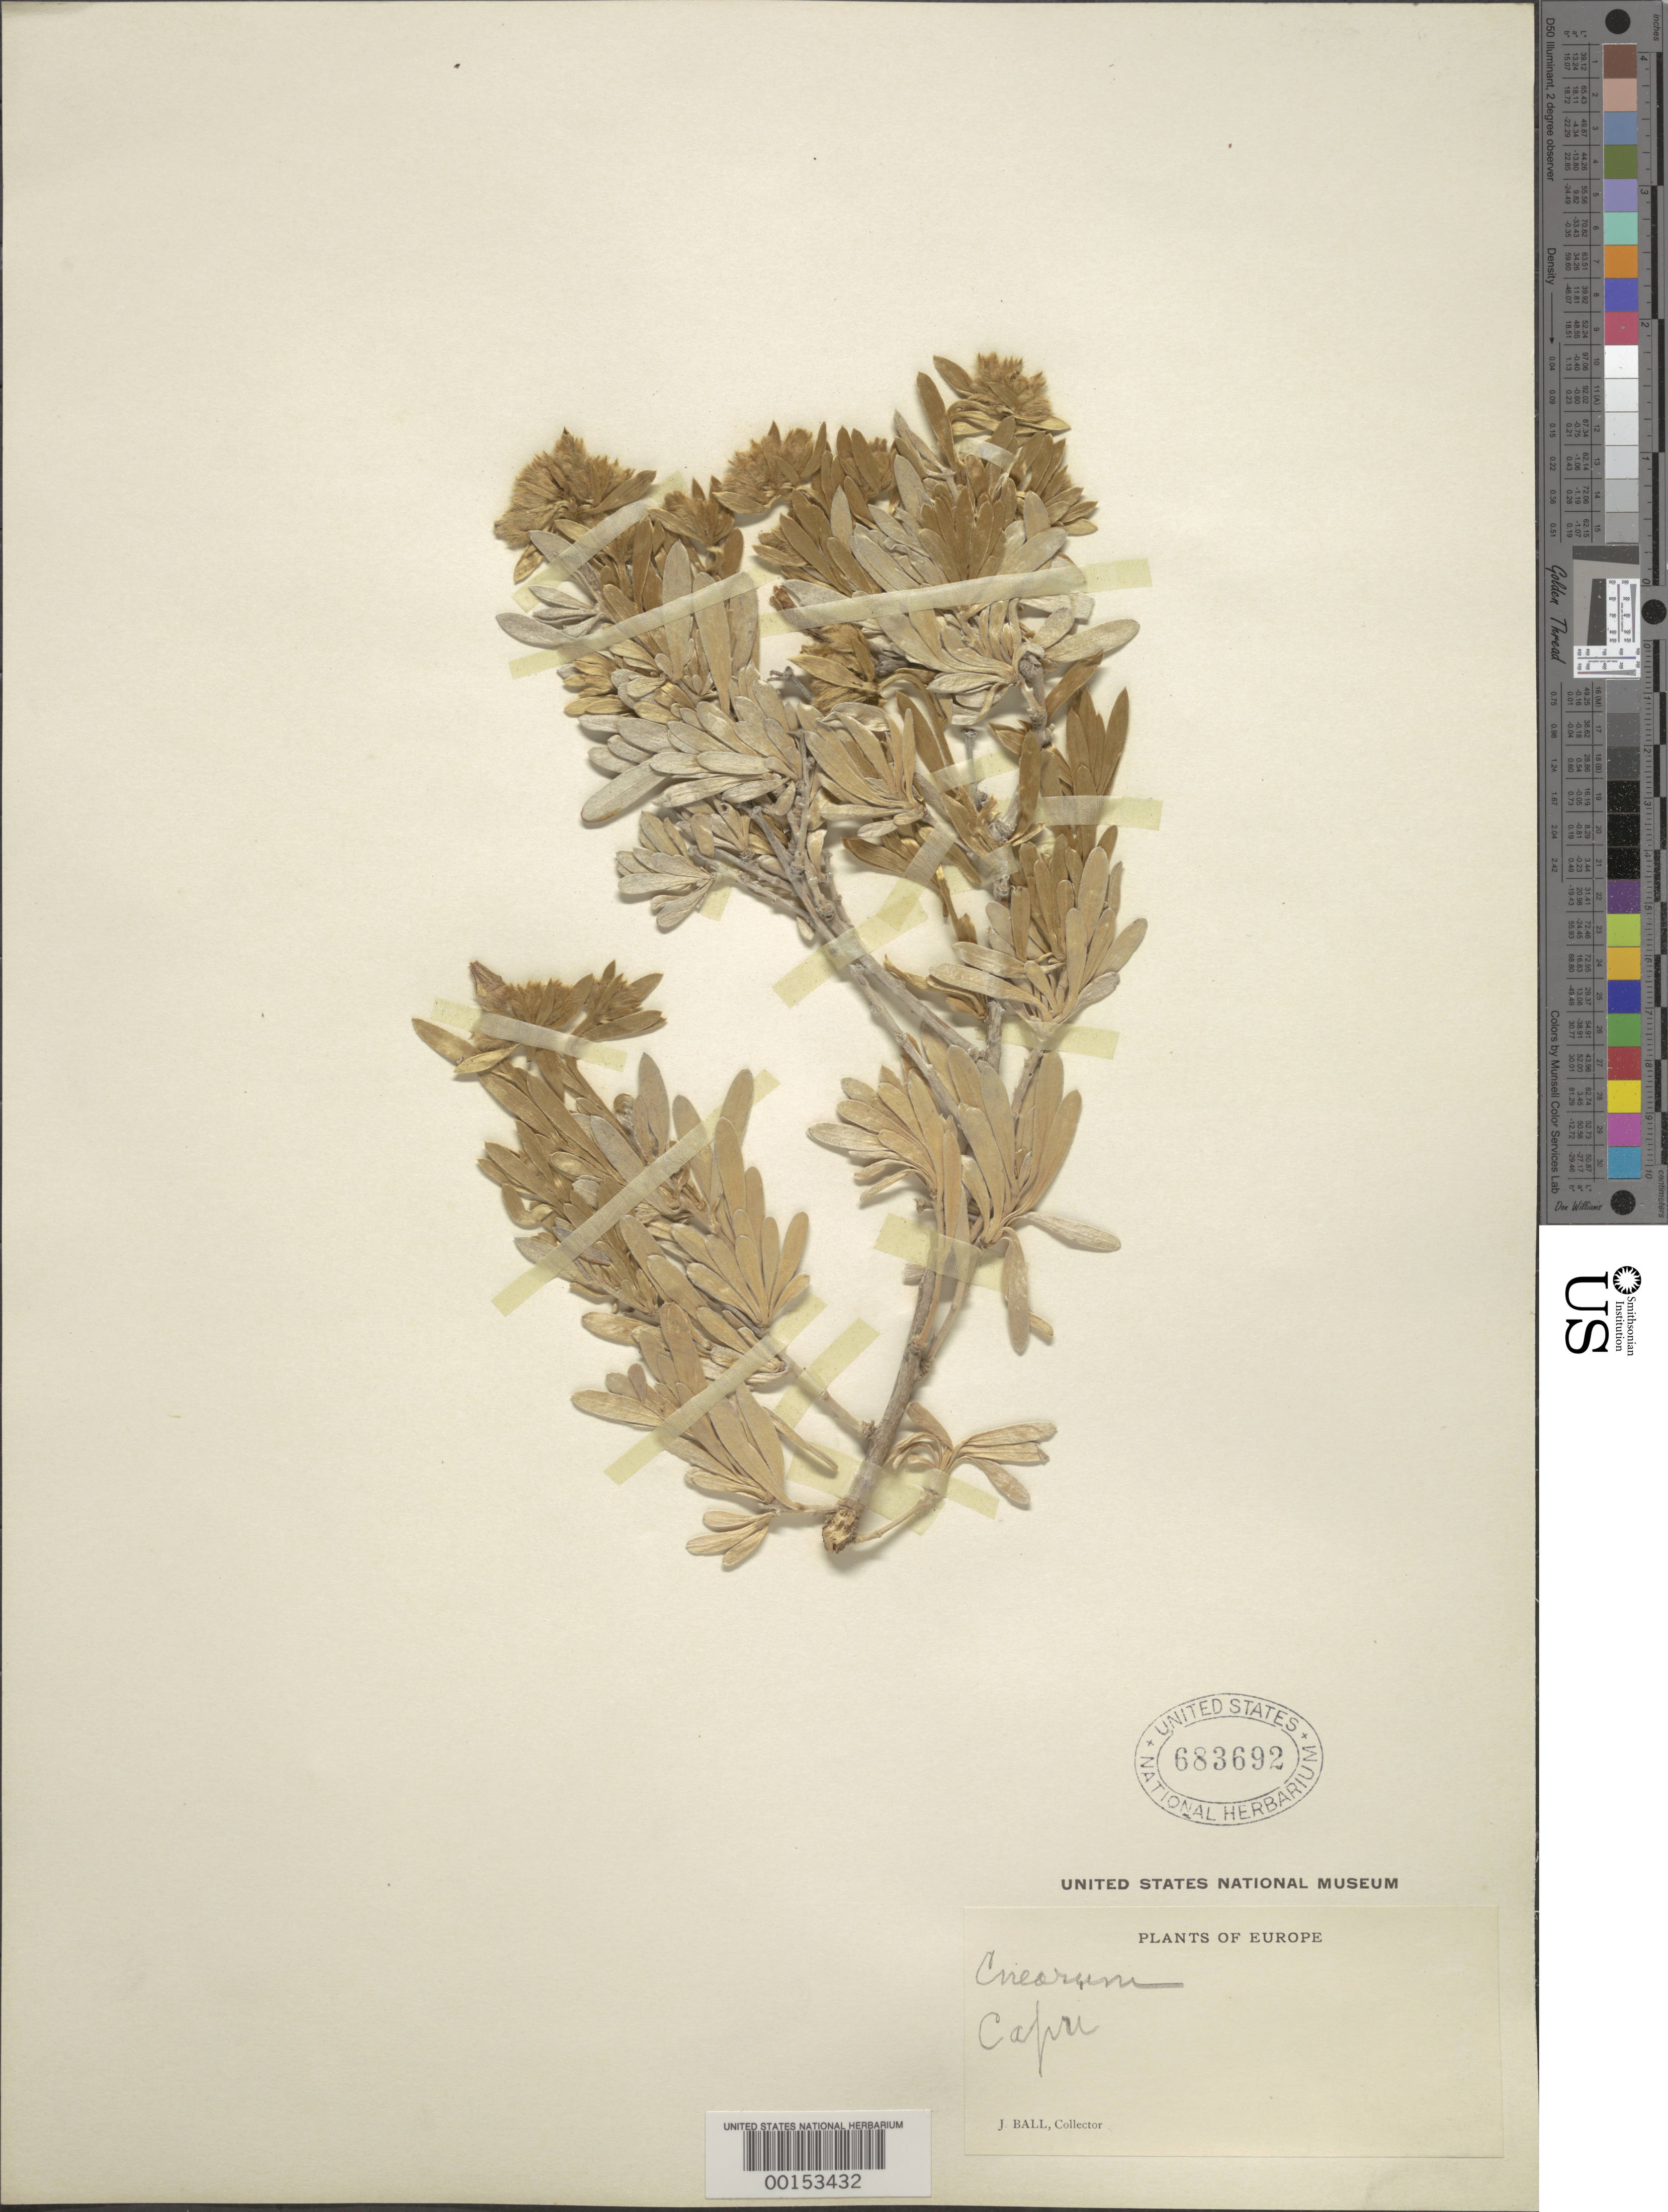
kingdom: Plantae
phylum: Tracheophyta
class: Magnoliopsida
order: Sapindales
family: Rutaceae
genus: Cneorum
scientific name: Cneorum sp.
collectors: J. Ball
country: Italy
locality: Europe. Capri.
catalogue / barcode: US 683692